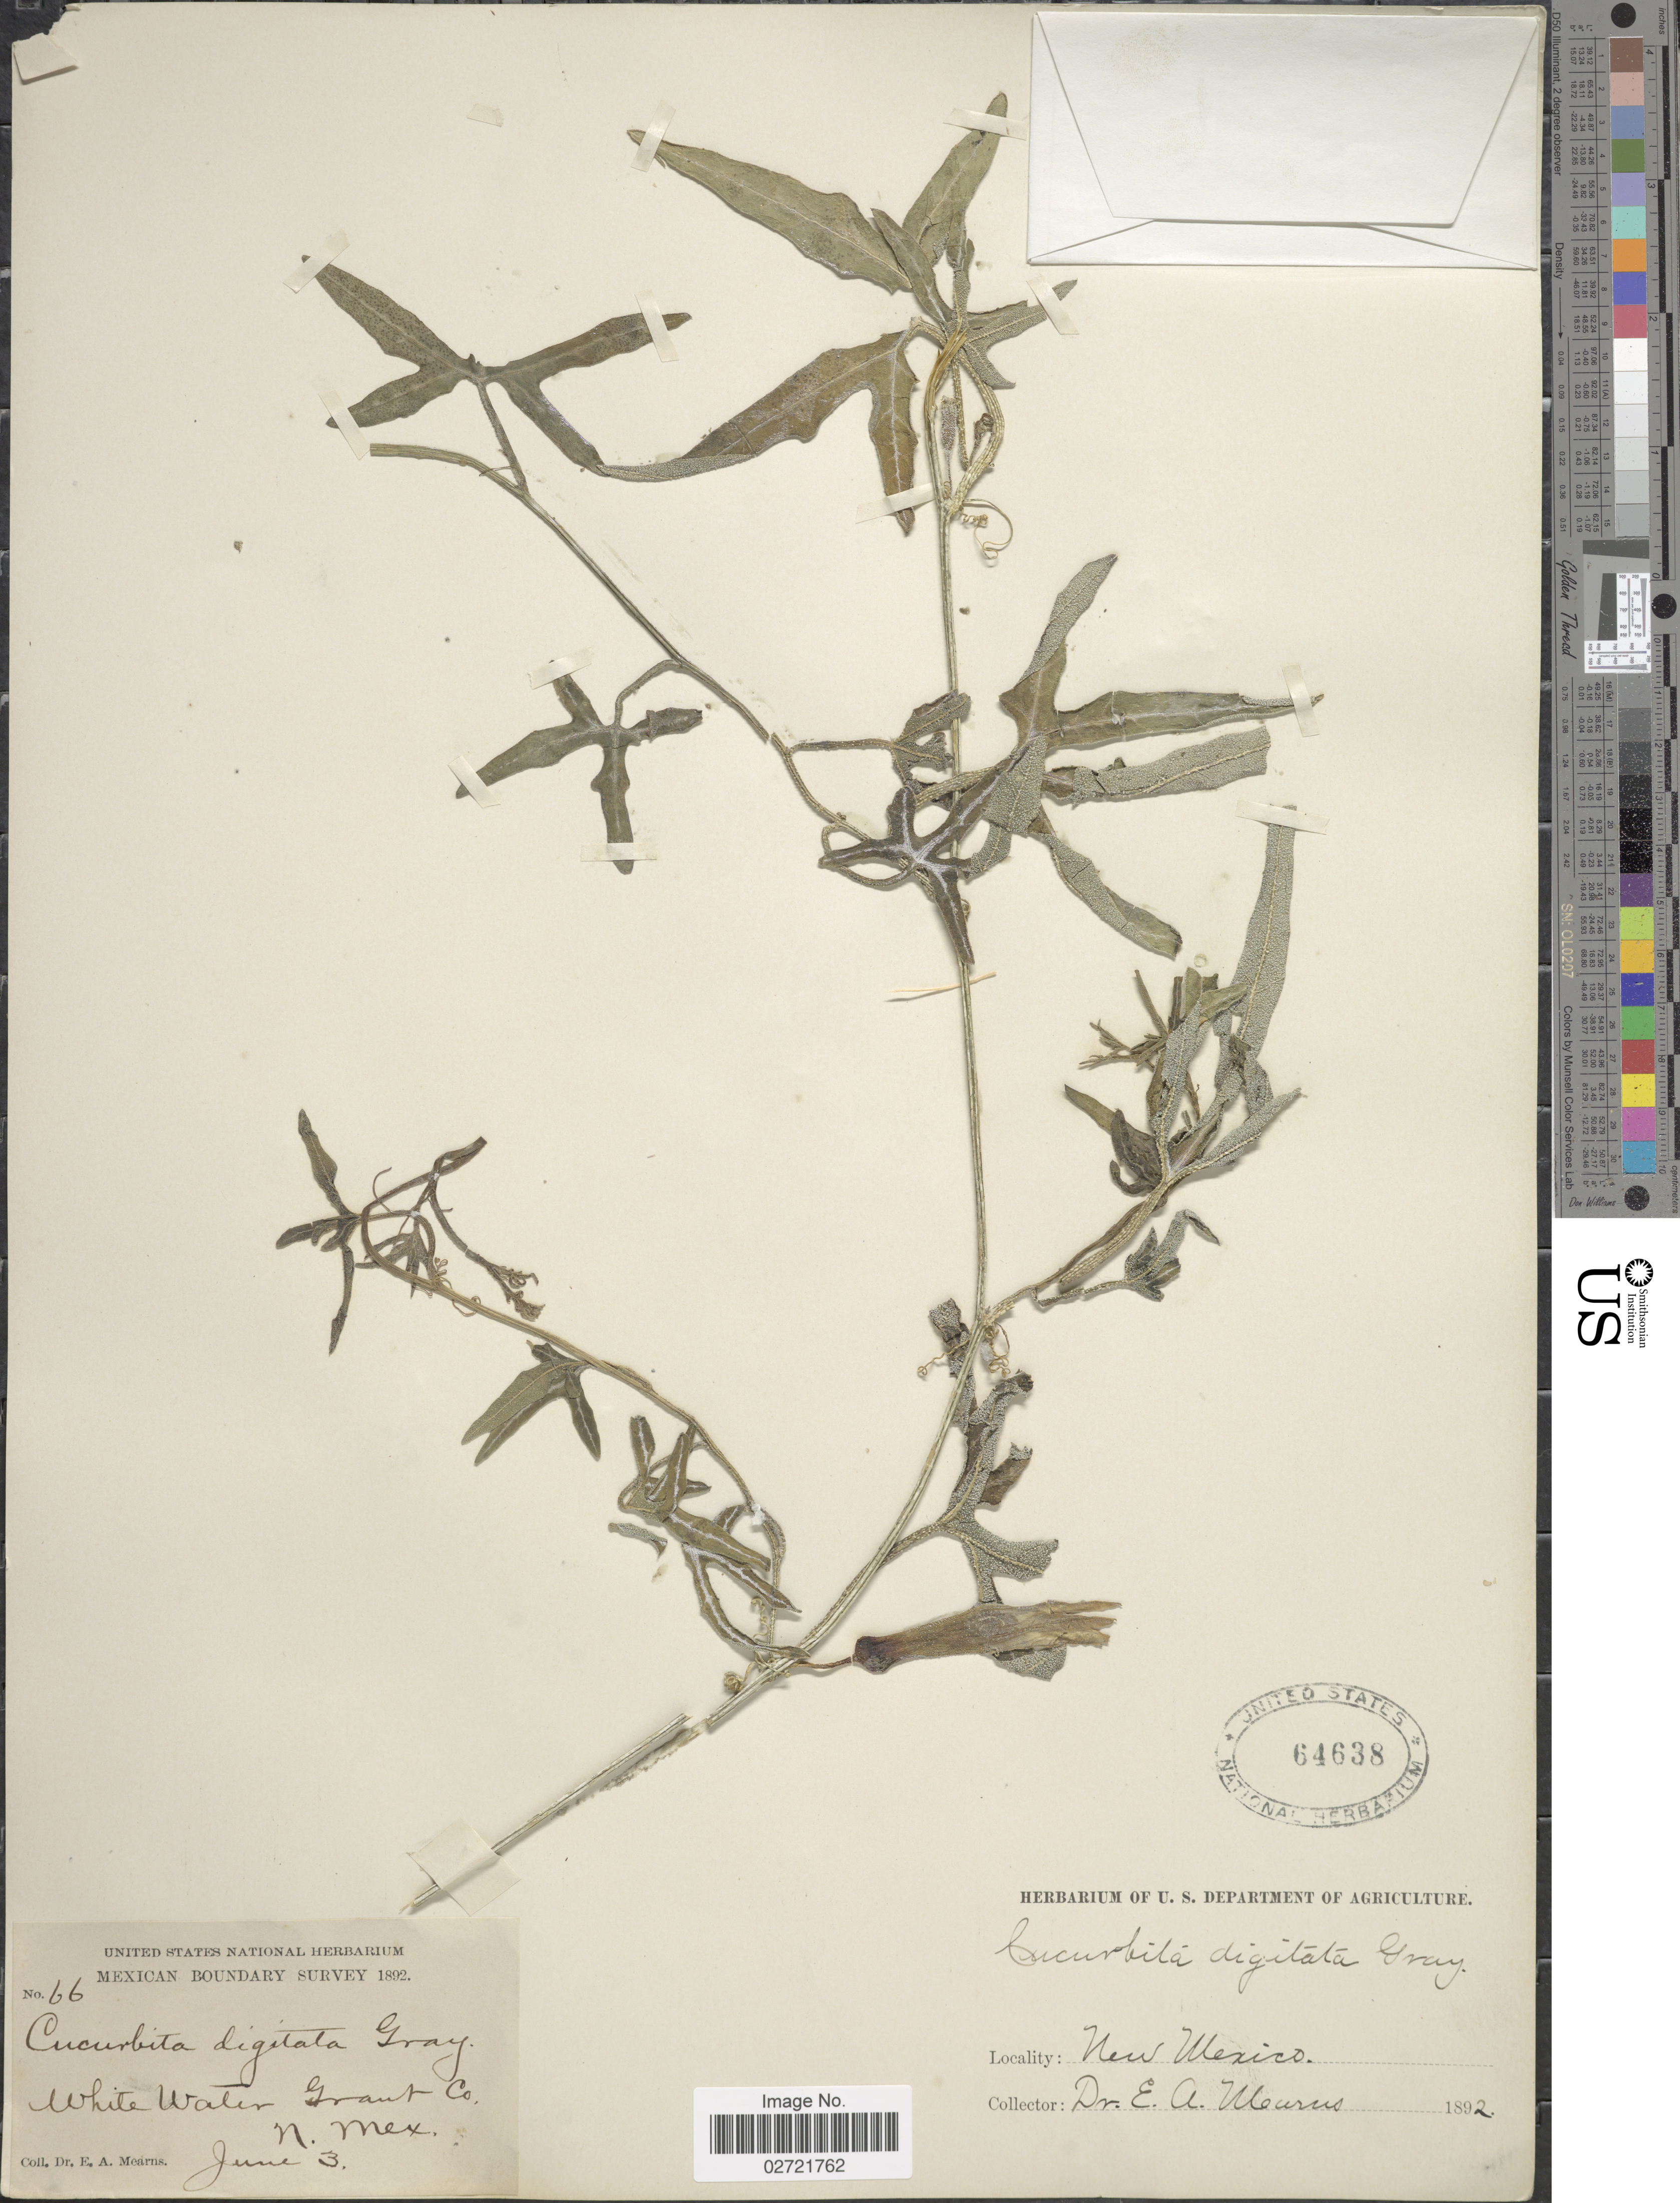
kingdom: Plantae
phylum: Tracheophyta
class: Magnoliopsida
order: Cucurbitales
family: Cucurbitaceae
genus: Cucurbita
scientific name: Cucurbita digitata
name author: A. Gray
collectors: E. A. Mearns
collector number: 66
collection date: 1892-06-03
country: United States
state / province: New Mexico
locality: White Water Grant Co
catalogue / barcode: US 64638